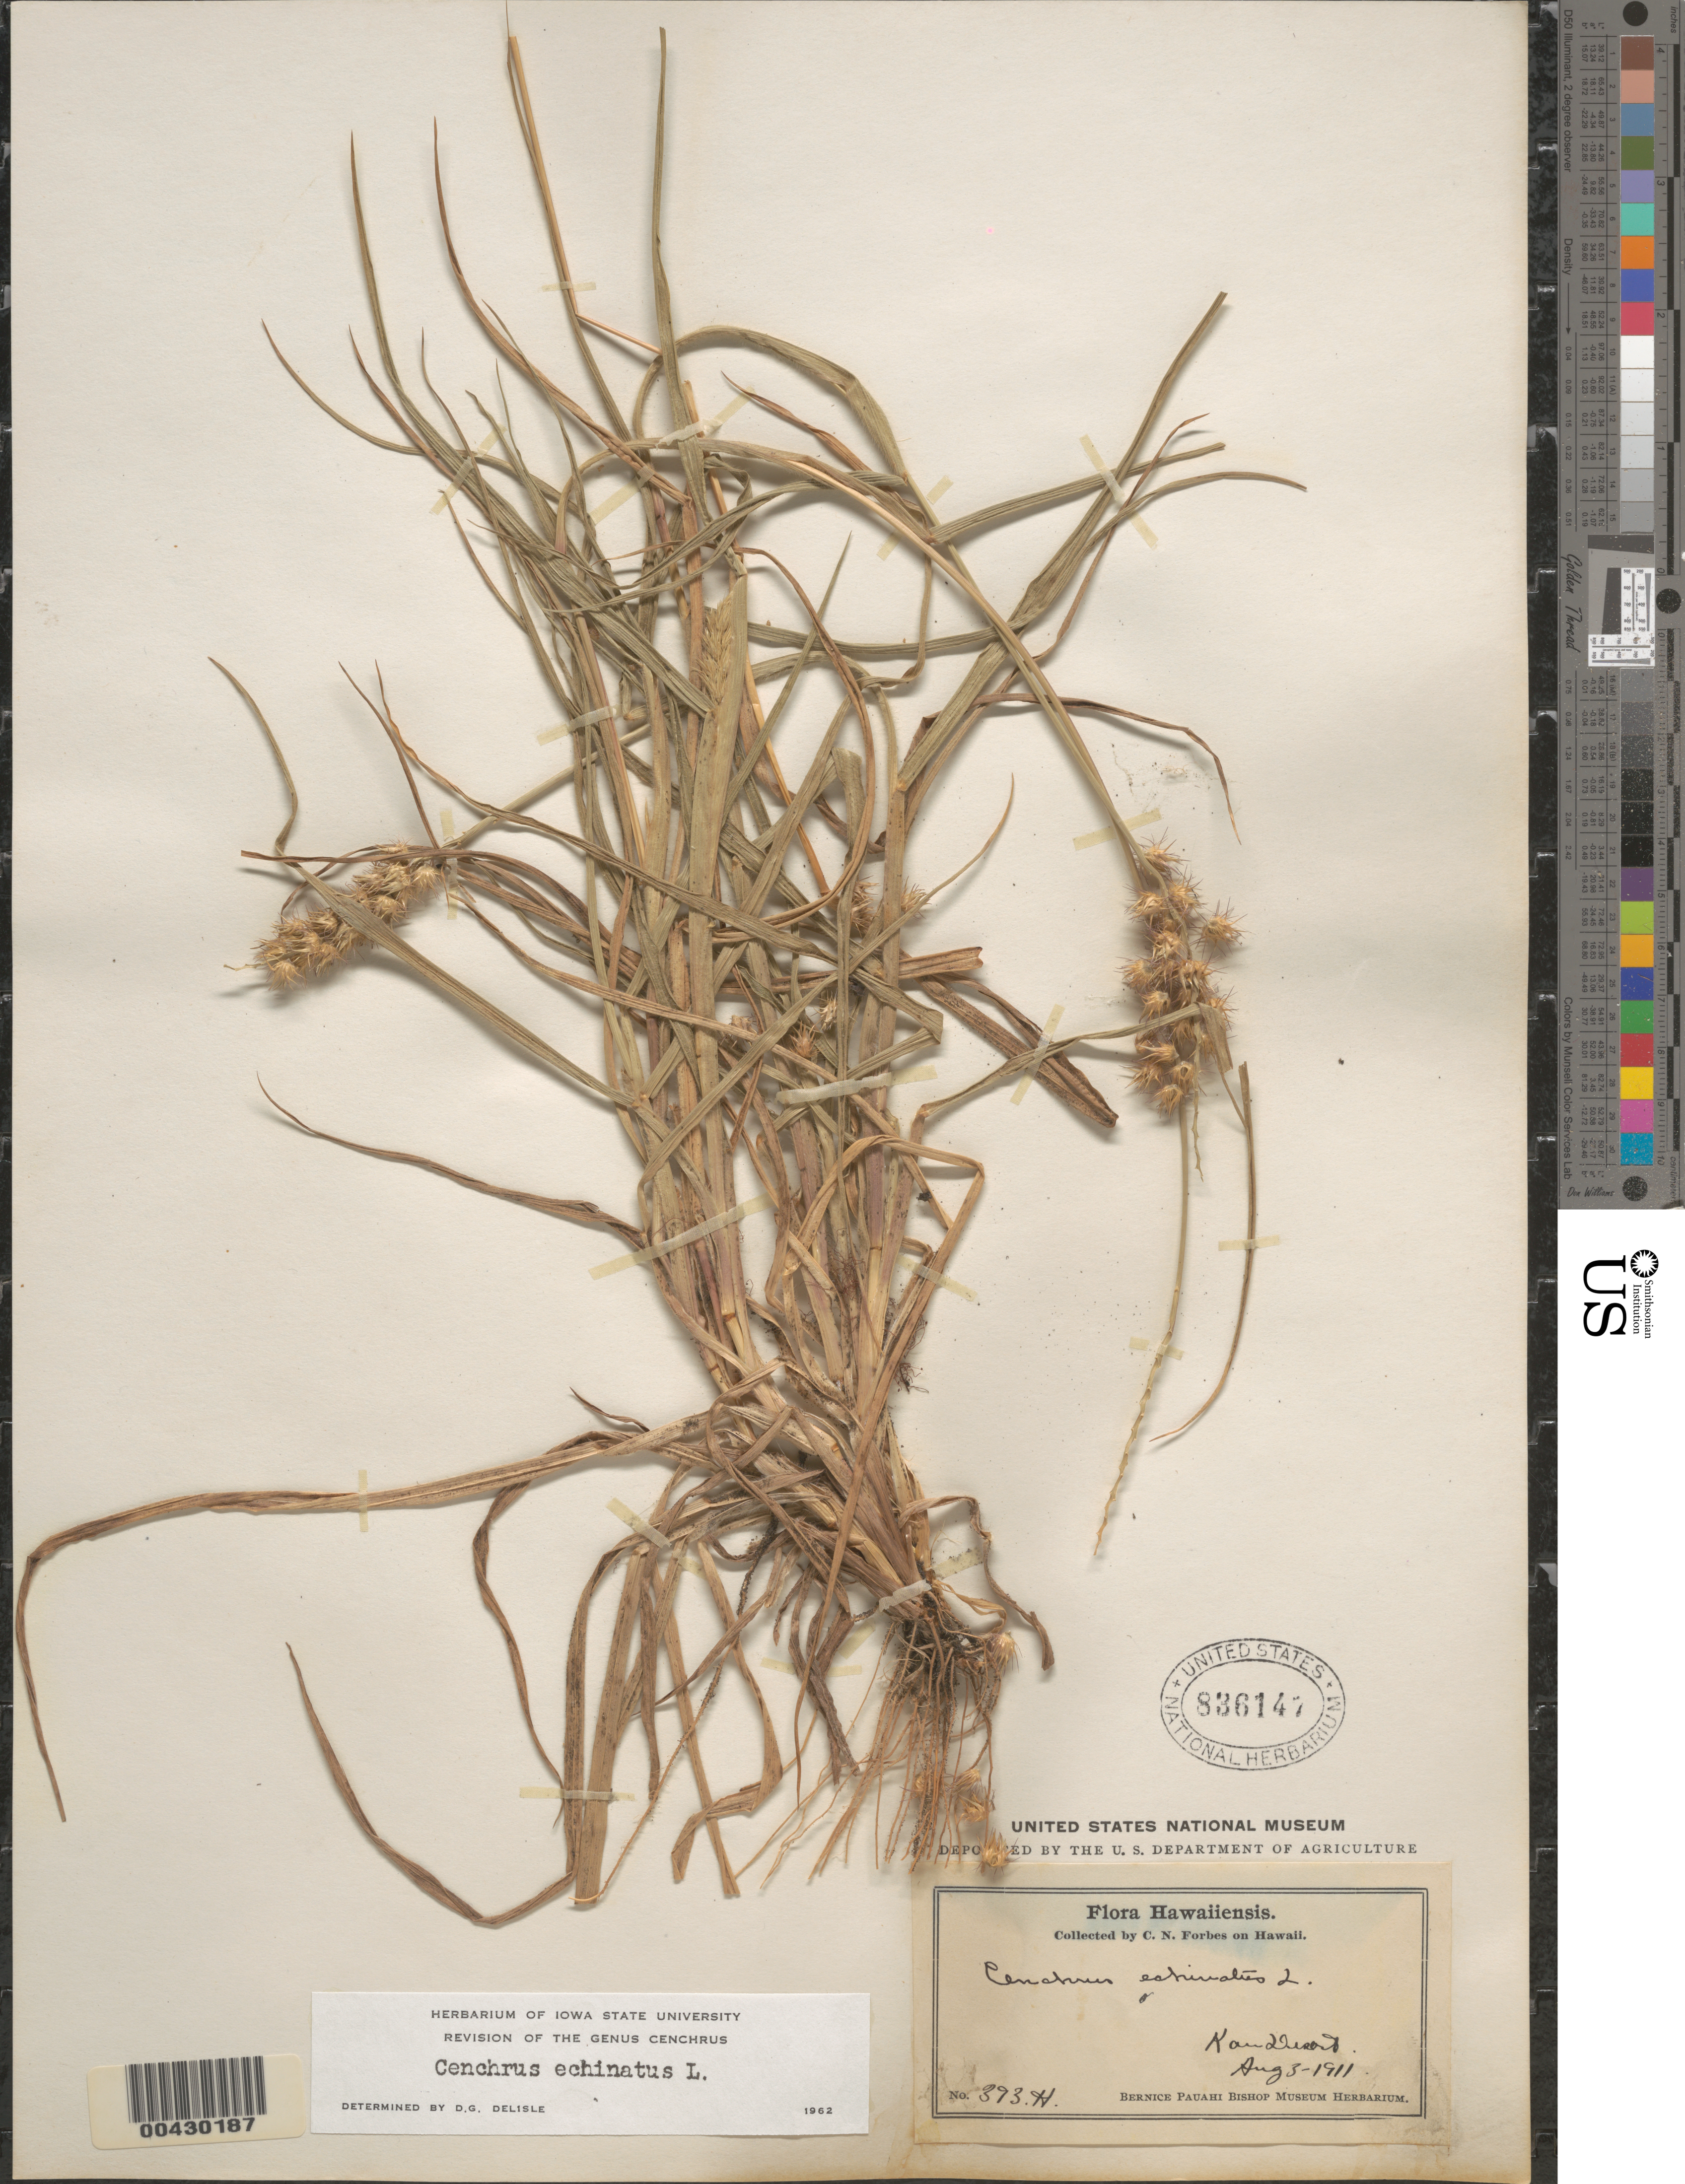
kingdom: Plantae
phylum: Tracheophyta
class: Liliopsida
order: Poales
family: Poaceae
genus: Cenchrus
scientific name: Cenchrus echinatus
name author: L.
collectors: C. N. Forbes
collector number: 393.H.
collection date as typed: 3 Aug 1911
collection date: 1911-08-03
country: United States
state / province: Hawaii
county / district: Hawaii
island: Hawaii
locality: Kau Desert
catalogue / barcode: US 836147